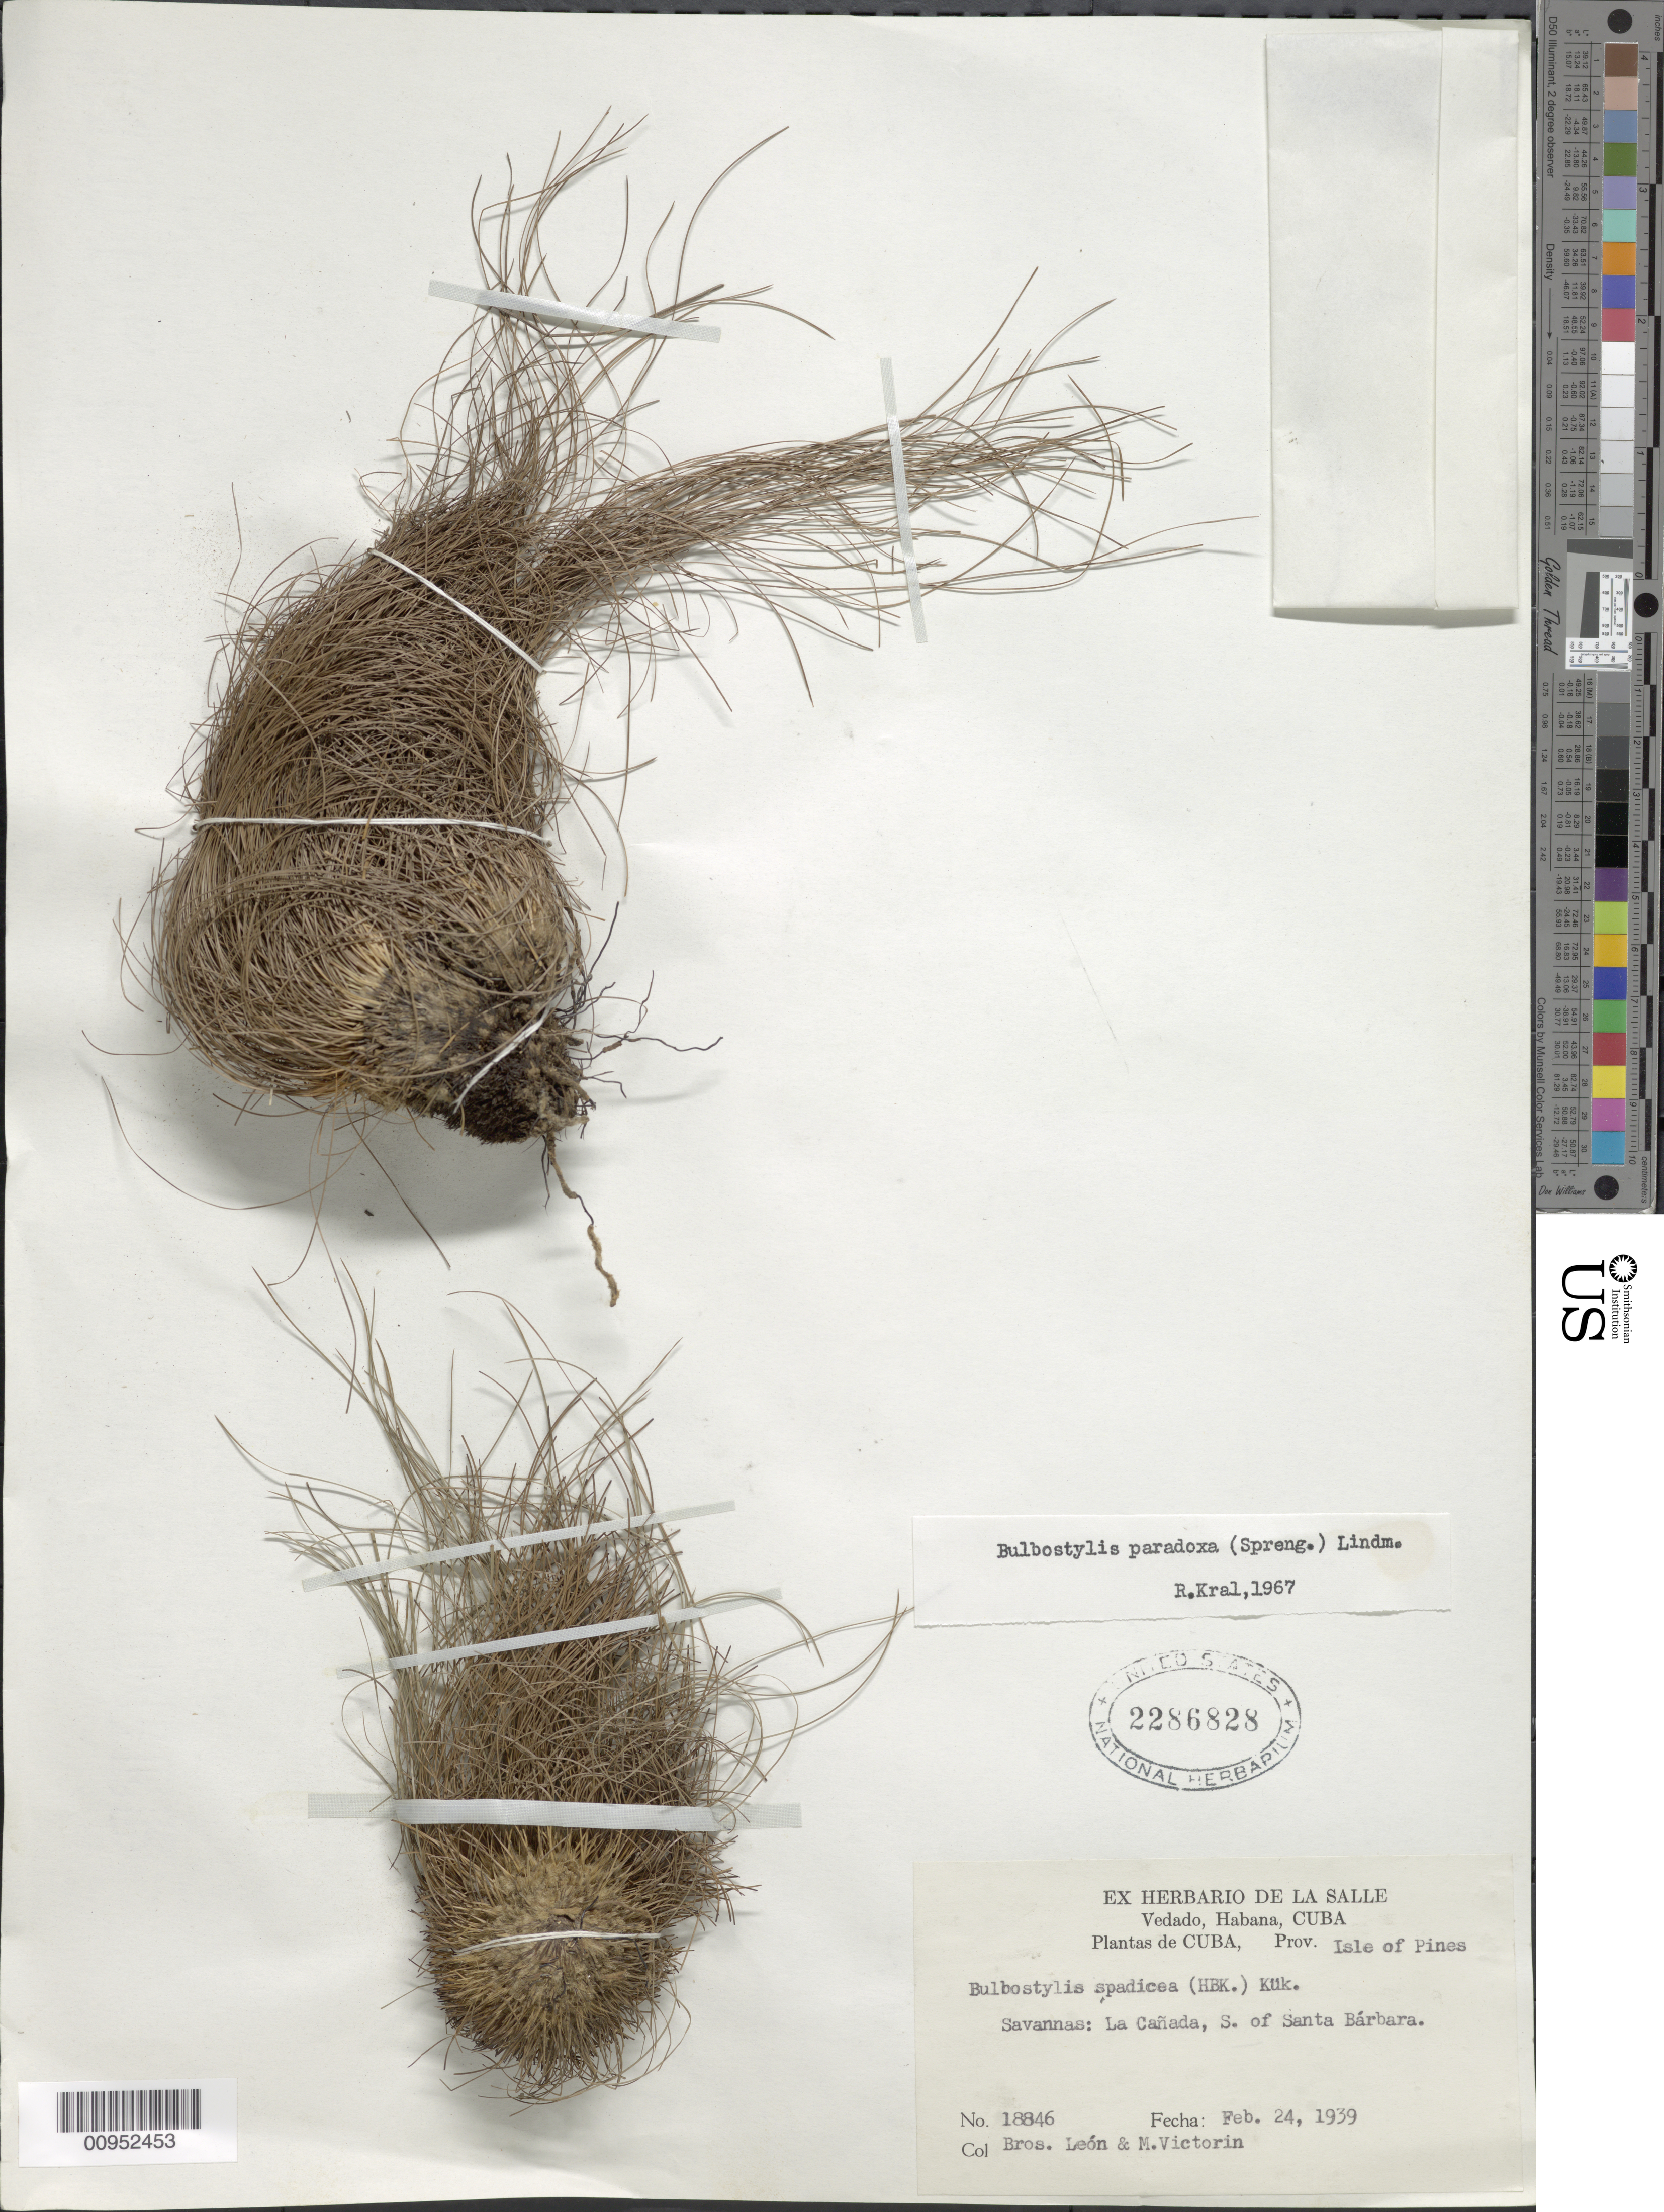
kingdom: Plantae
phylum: Tracheophyta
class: Liliopsida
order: Poales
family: Cyperaceae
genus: Bulbostylis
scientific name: Bulbostylis paradoxa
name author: (Spreng.) Lindm.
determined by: Kral, Robert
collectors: Bro. León & F. Victorin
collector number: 18846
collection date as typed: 24 Feb 1939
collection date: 1939-02-24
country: Cuba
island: Isla de la Juventud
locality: Savanas, La Cañada, S of Santa Bárbara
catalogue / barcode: US 2286828